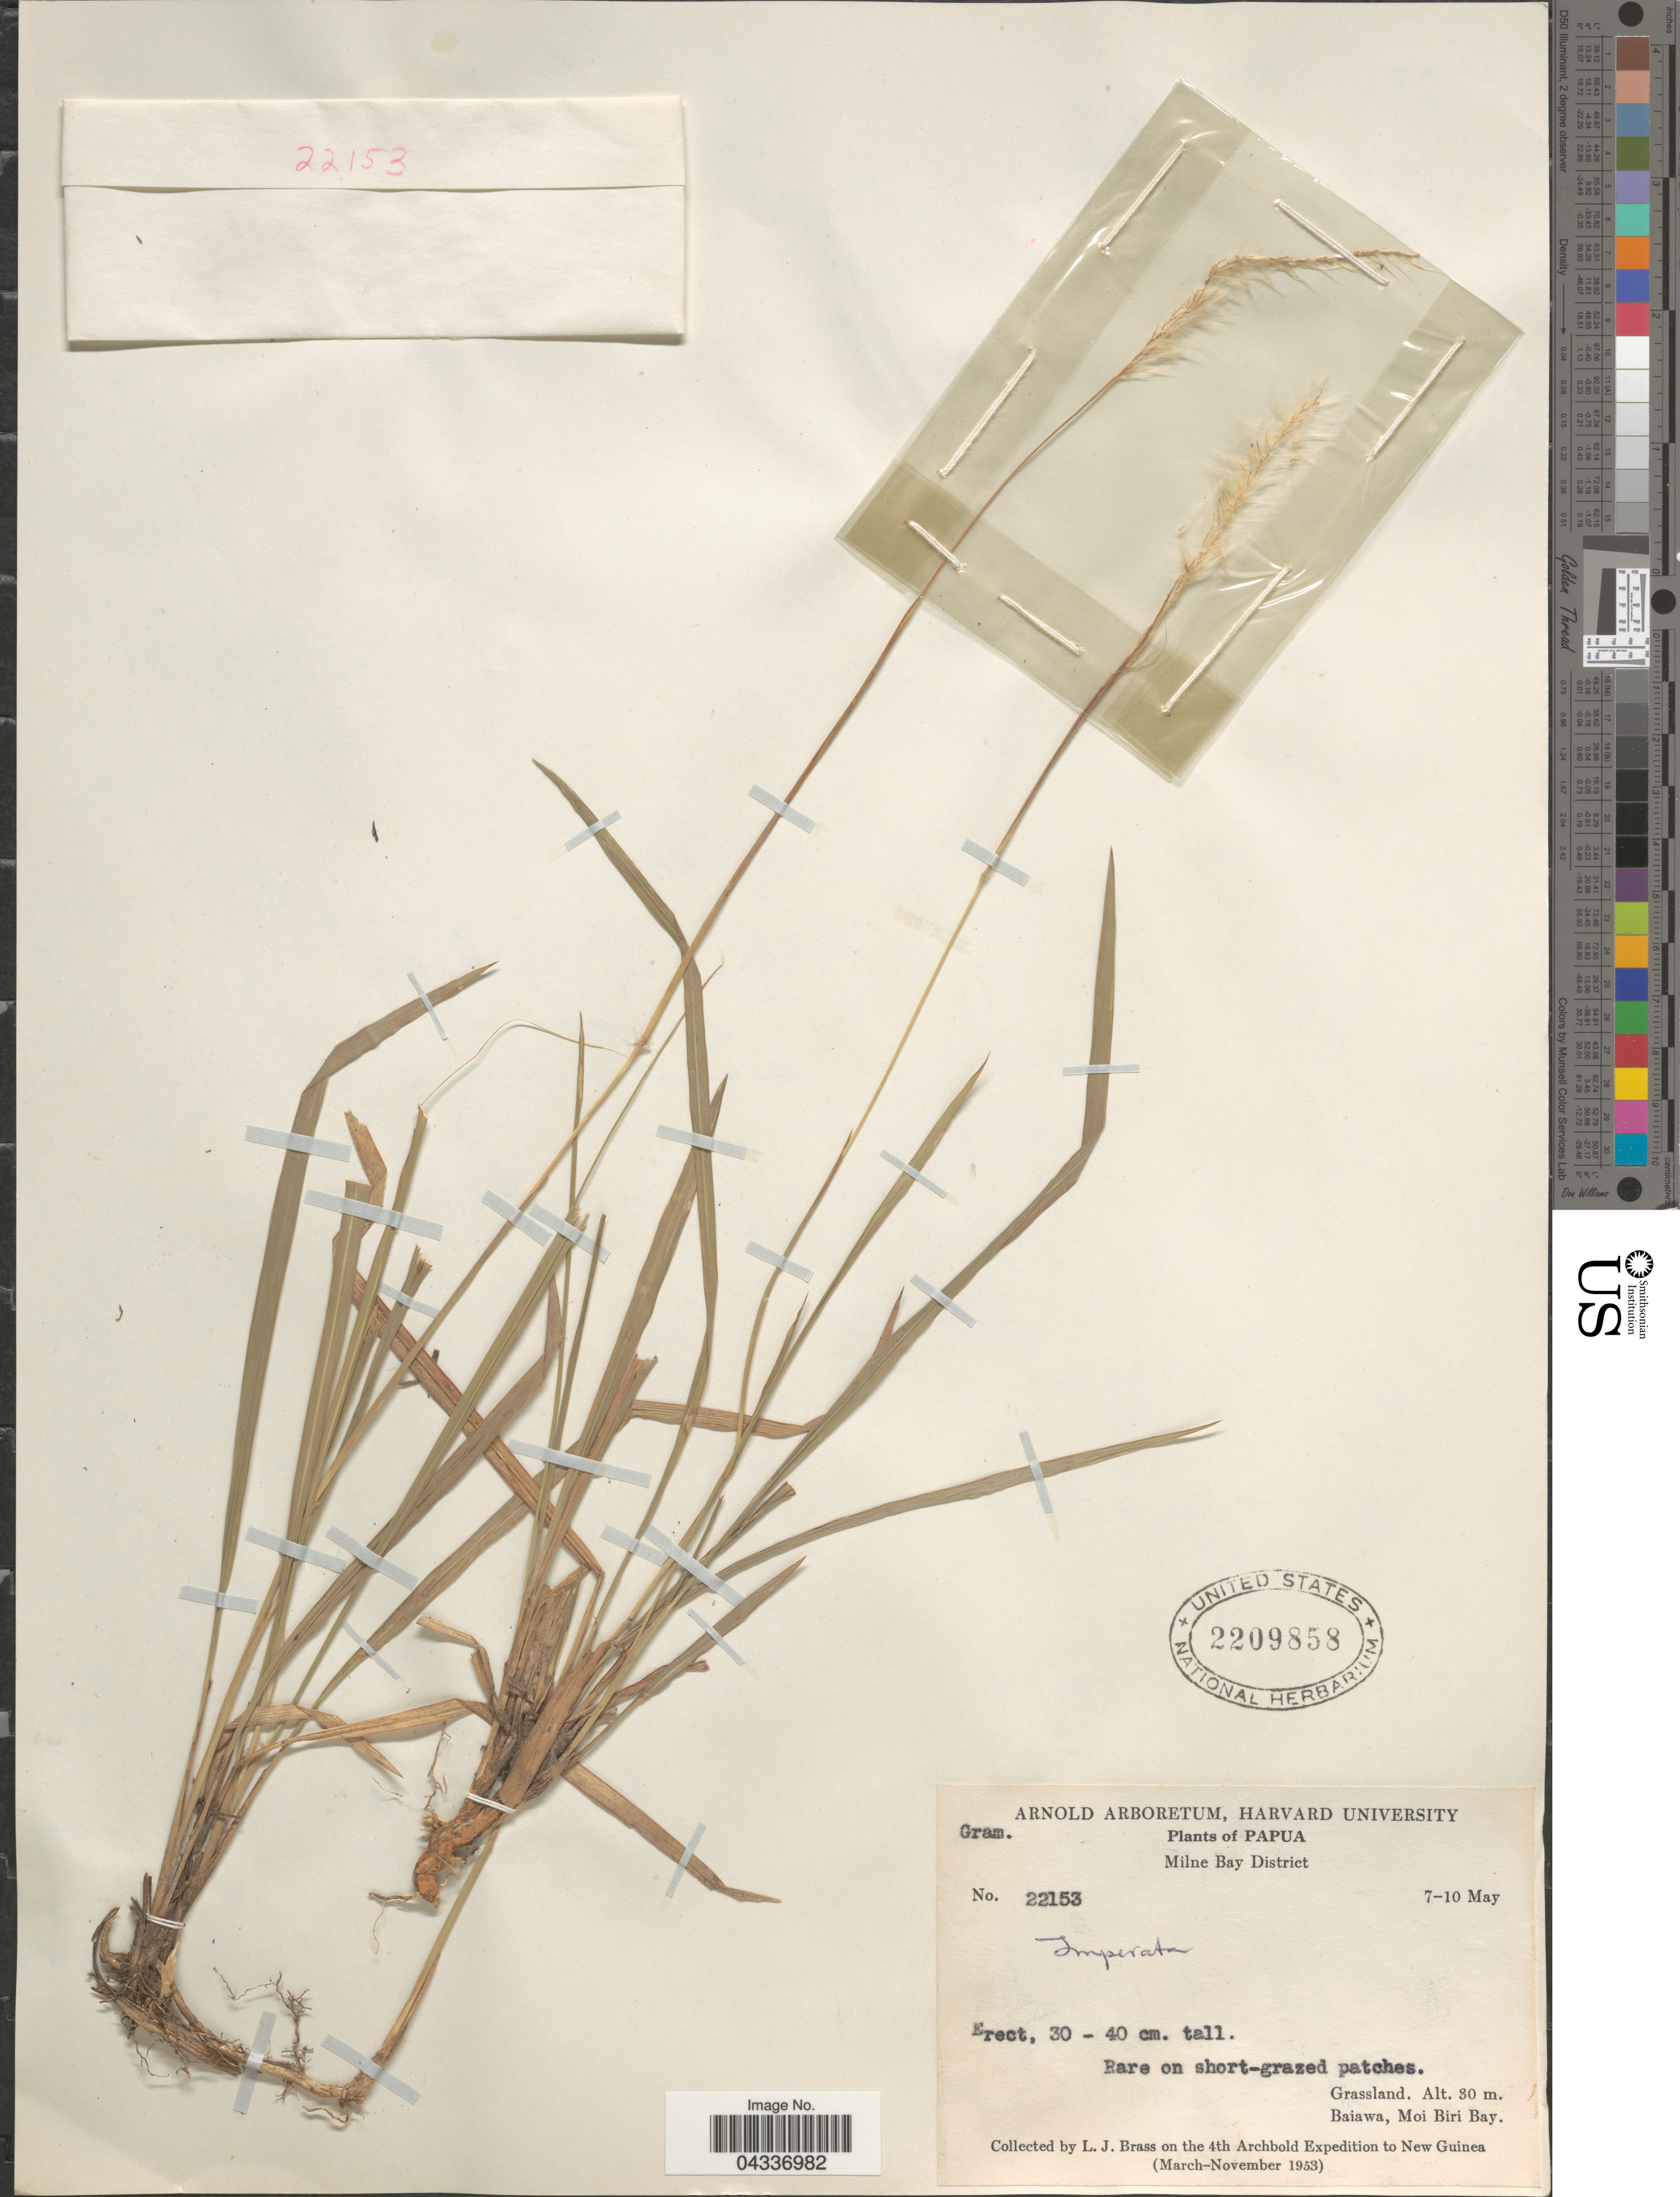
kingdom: Plantae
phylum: Tracheophyta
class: Liliopsida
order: Poales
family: Poaceae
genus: Imperata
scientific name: Imperata sp.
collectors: L. J. Brass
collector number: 22153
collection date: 1953-05-07/1953-05-10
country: Papua New Guinea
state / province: Milne Bay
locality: Papua. Milne Bay District. Baiawa, Moi Biri Bay. The 4th Archbold Expedition to New Guinea (March-November 1953).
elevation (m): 30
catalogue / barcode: US 2209858